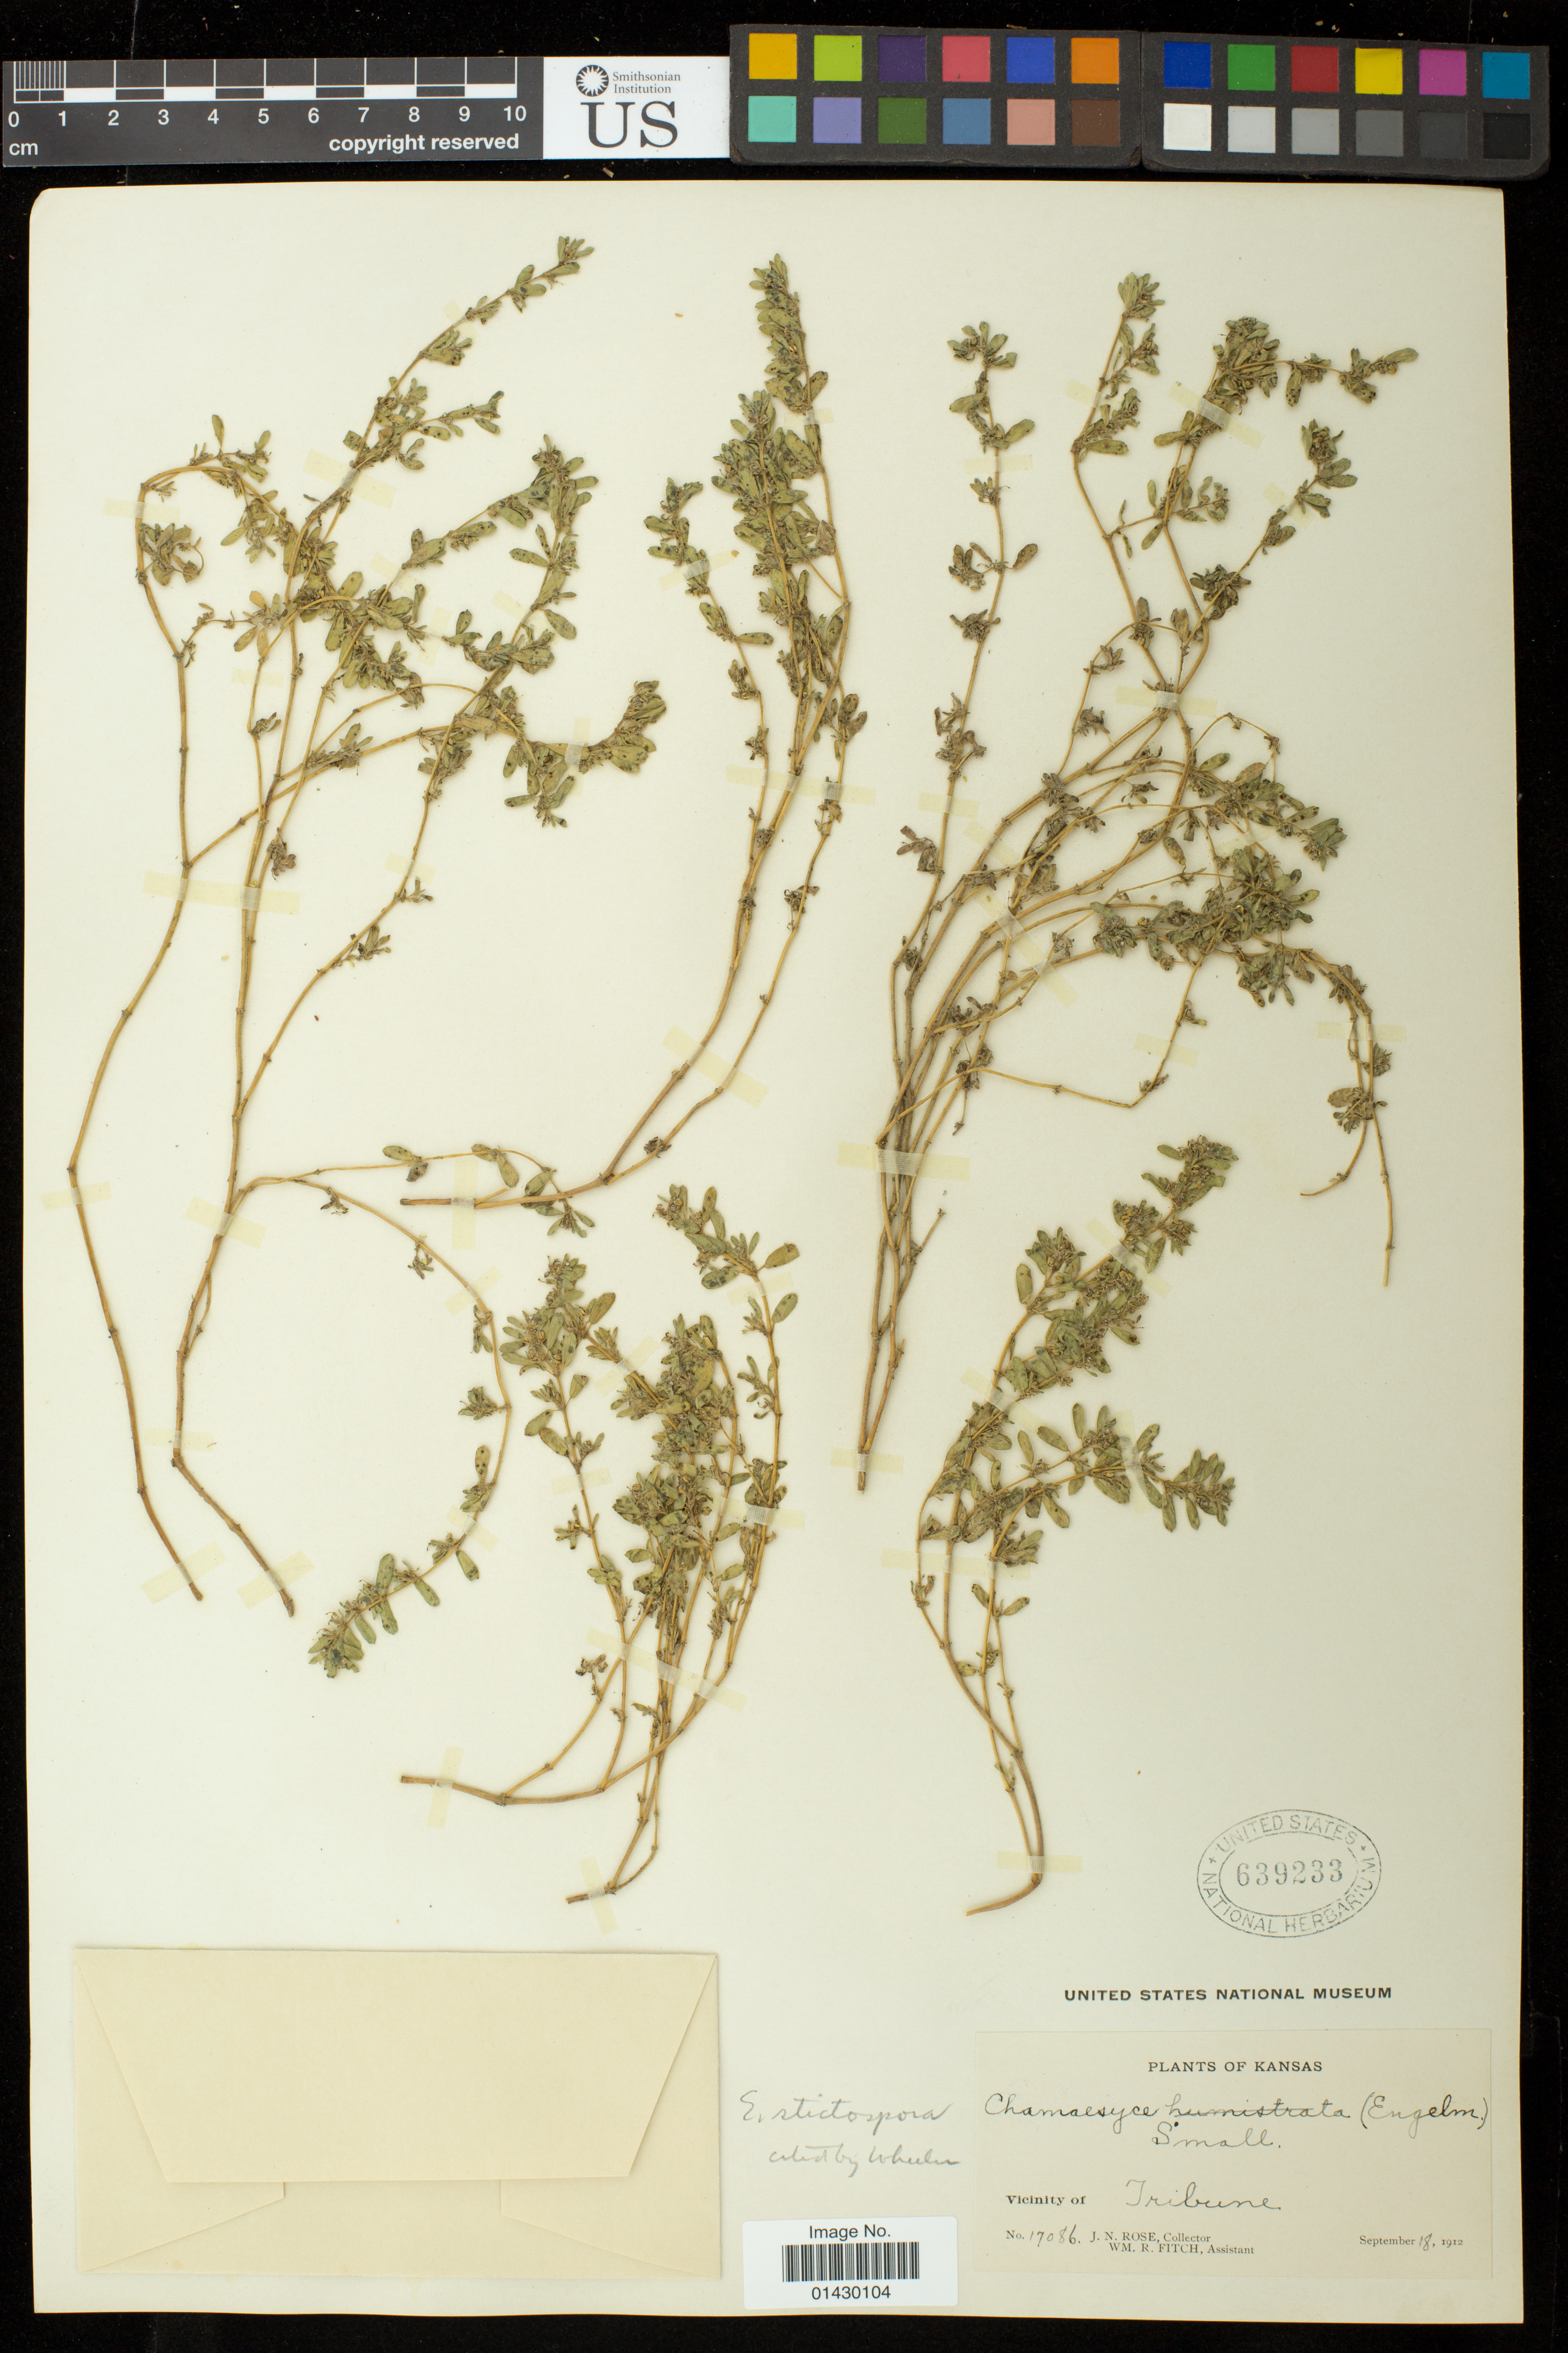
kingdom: Plantae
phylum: Tracheophyta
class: Magnoliopsida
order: Malpighiales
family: Euphorbiaceae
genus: Euphorbia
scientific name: Euphorbia stictospora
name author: Engelm.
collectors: J. N. Rose & W. R. Fitch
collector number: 17086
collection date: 1912-09-18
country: United States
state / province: Kansas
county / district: Greeley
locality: Vicinity of Tribune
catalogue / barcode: US 639233